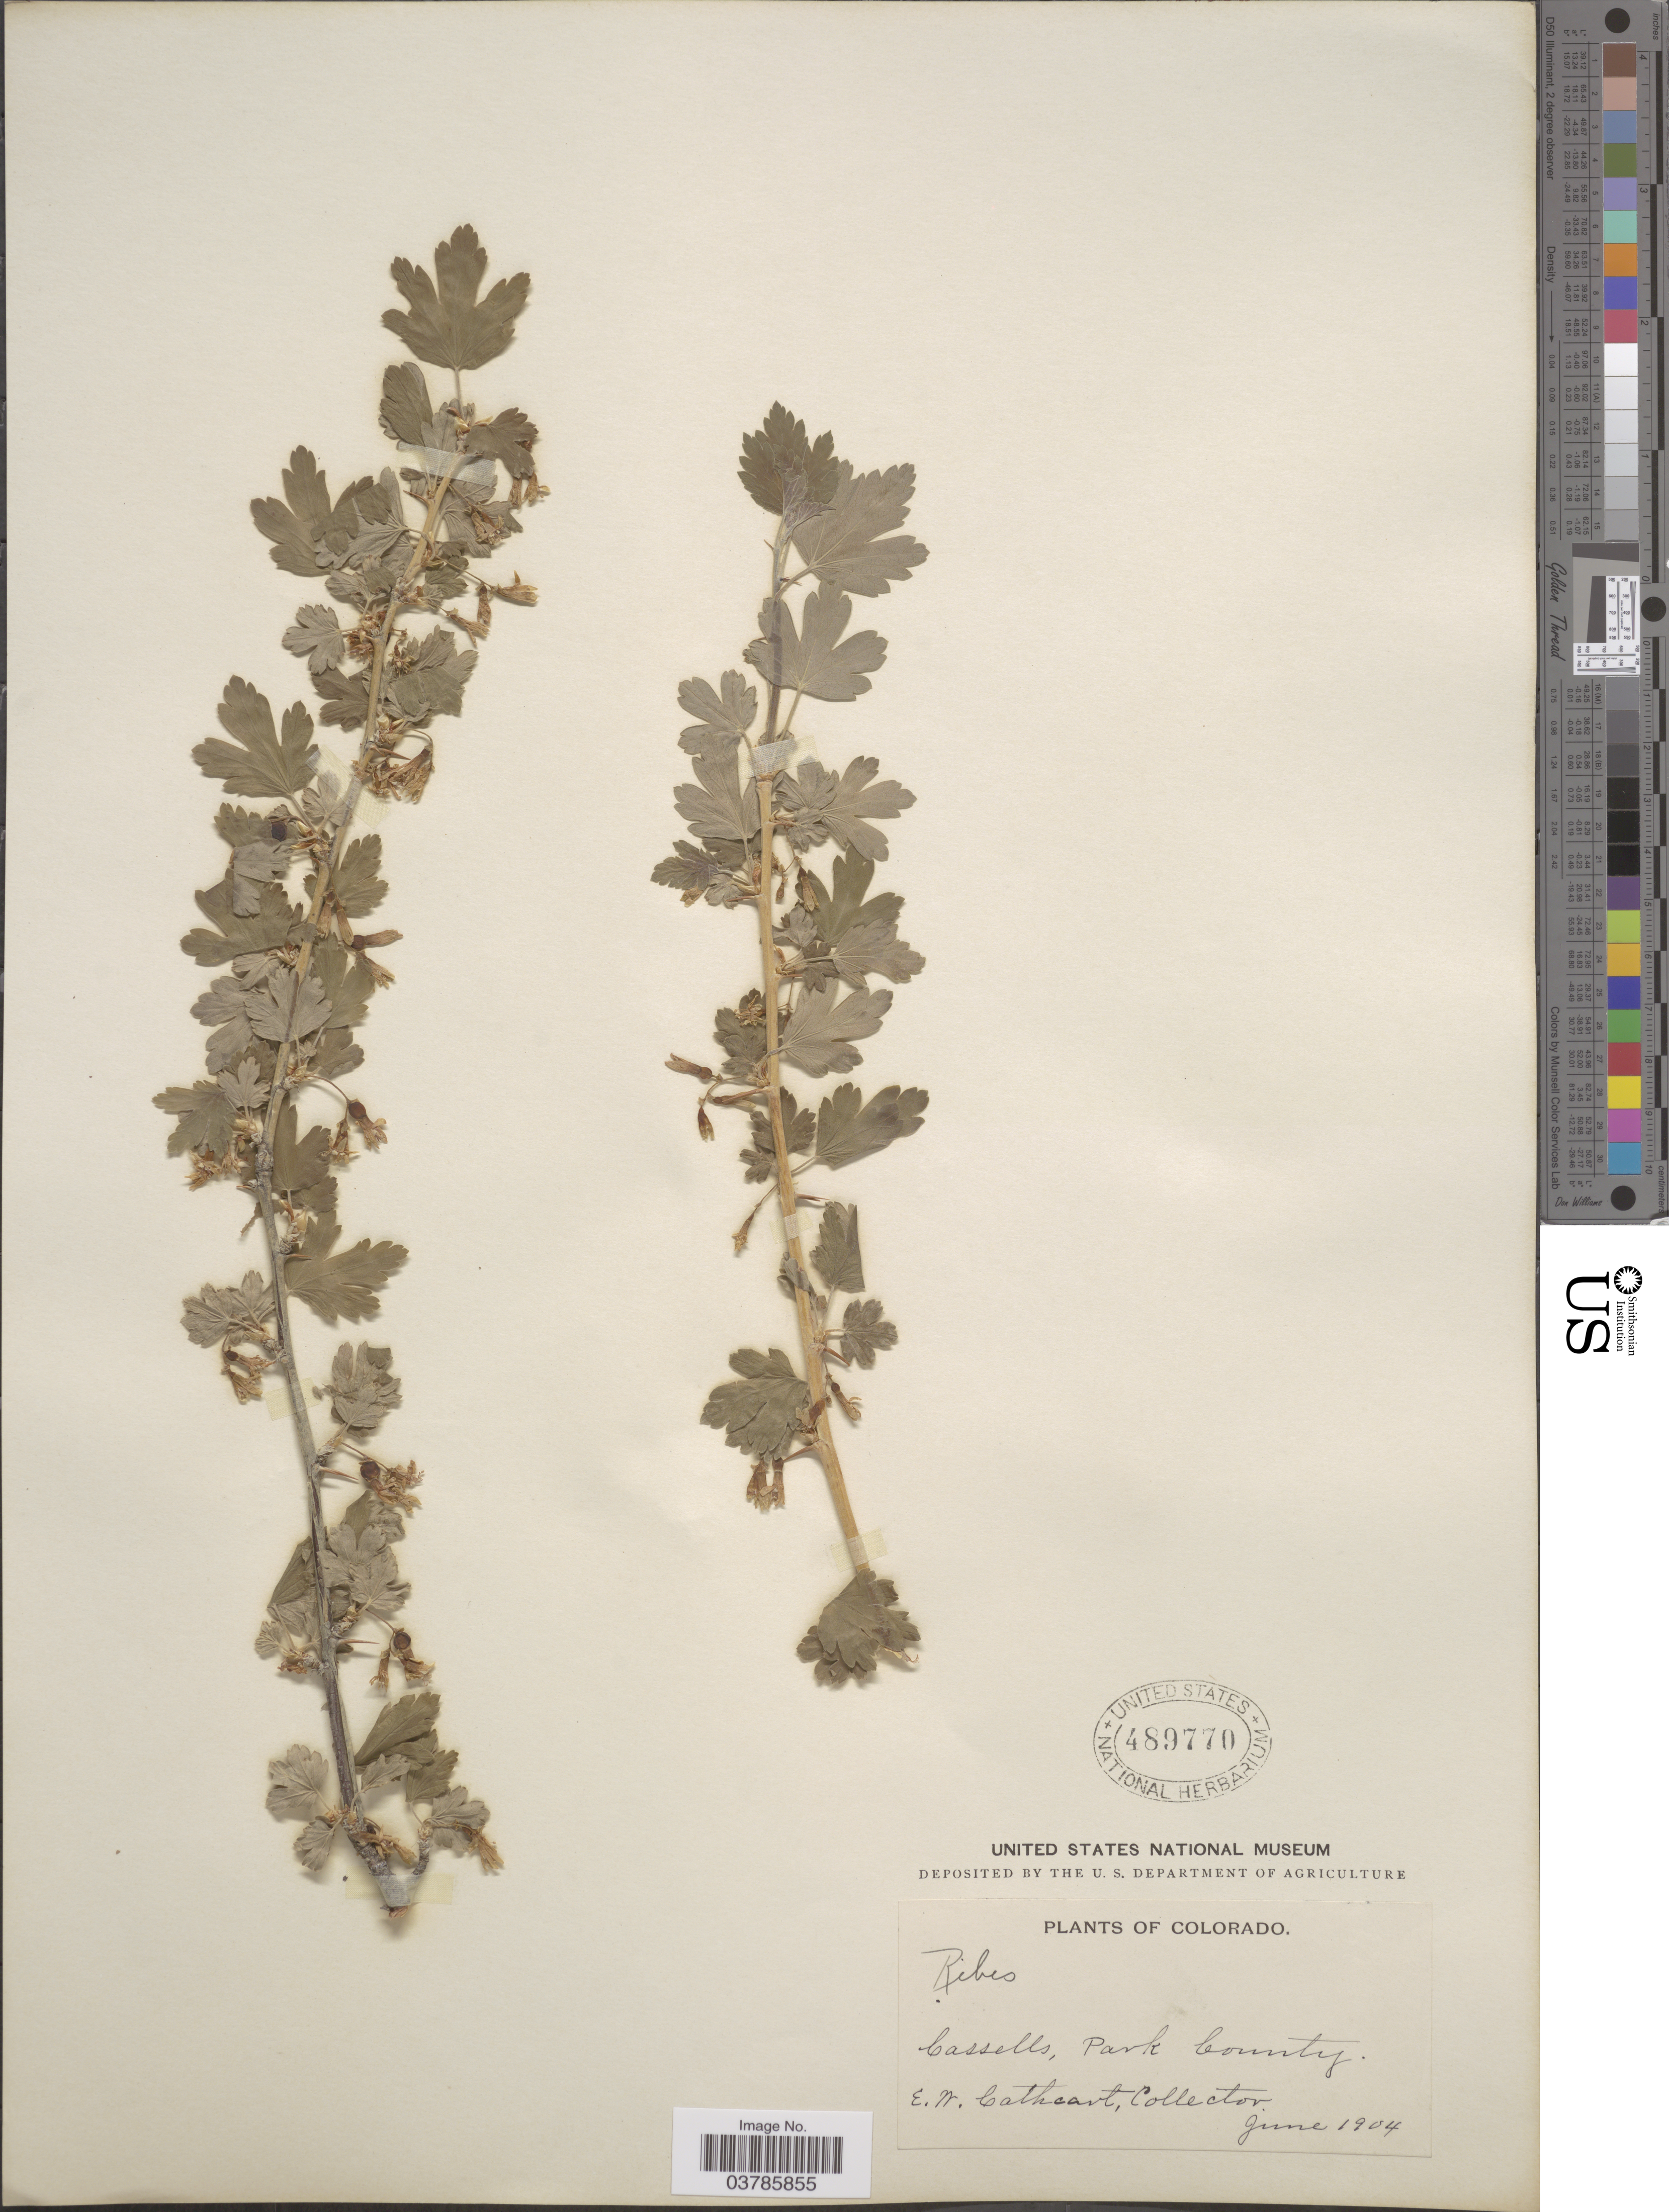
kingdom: Plantae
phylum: Tracheophyta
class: Magnoliopsida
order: Saxifragales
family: Grossulariaceae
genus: Ribes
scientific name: Ribes sp.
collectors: E. Cathcart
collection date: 1904-06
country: United States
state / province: Colorado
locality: Cassells, Park County.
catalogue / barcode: US 489770